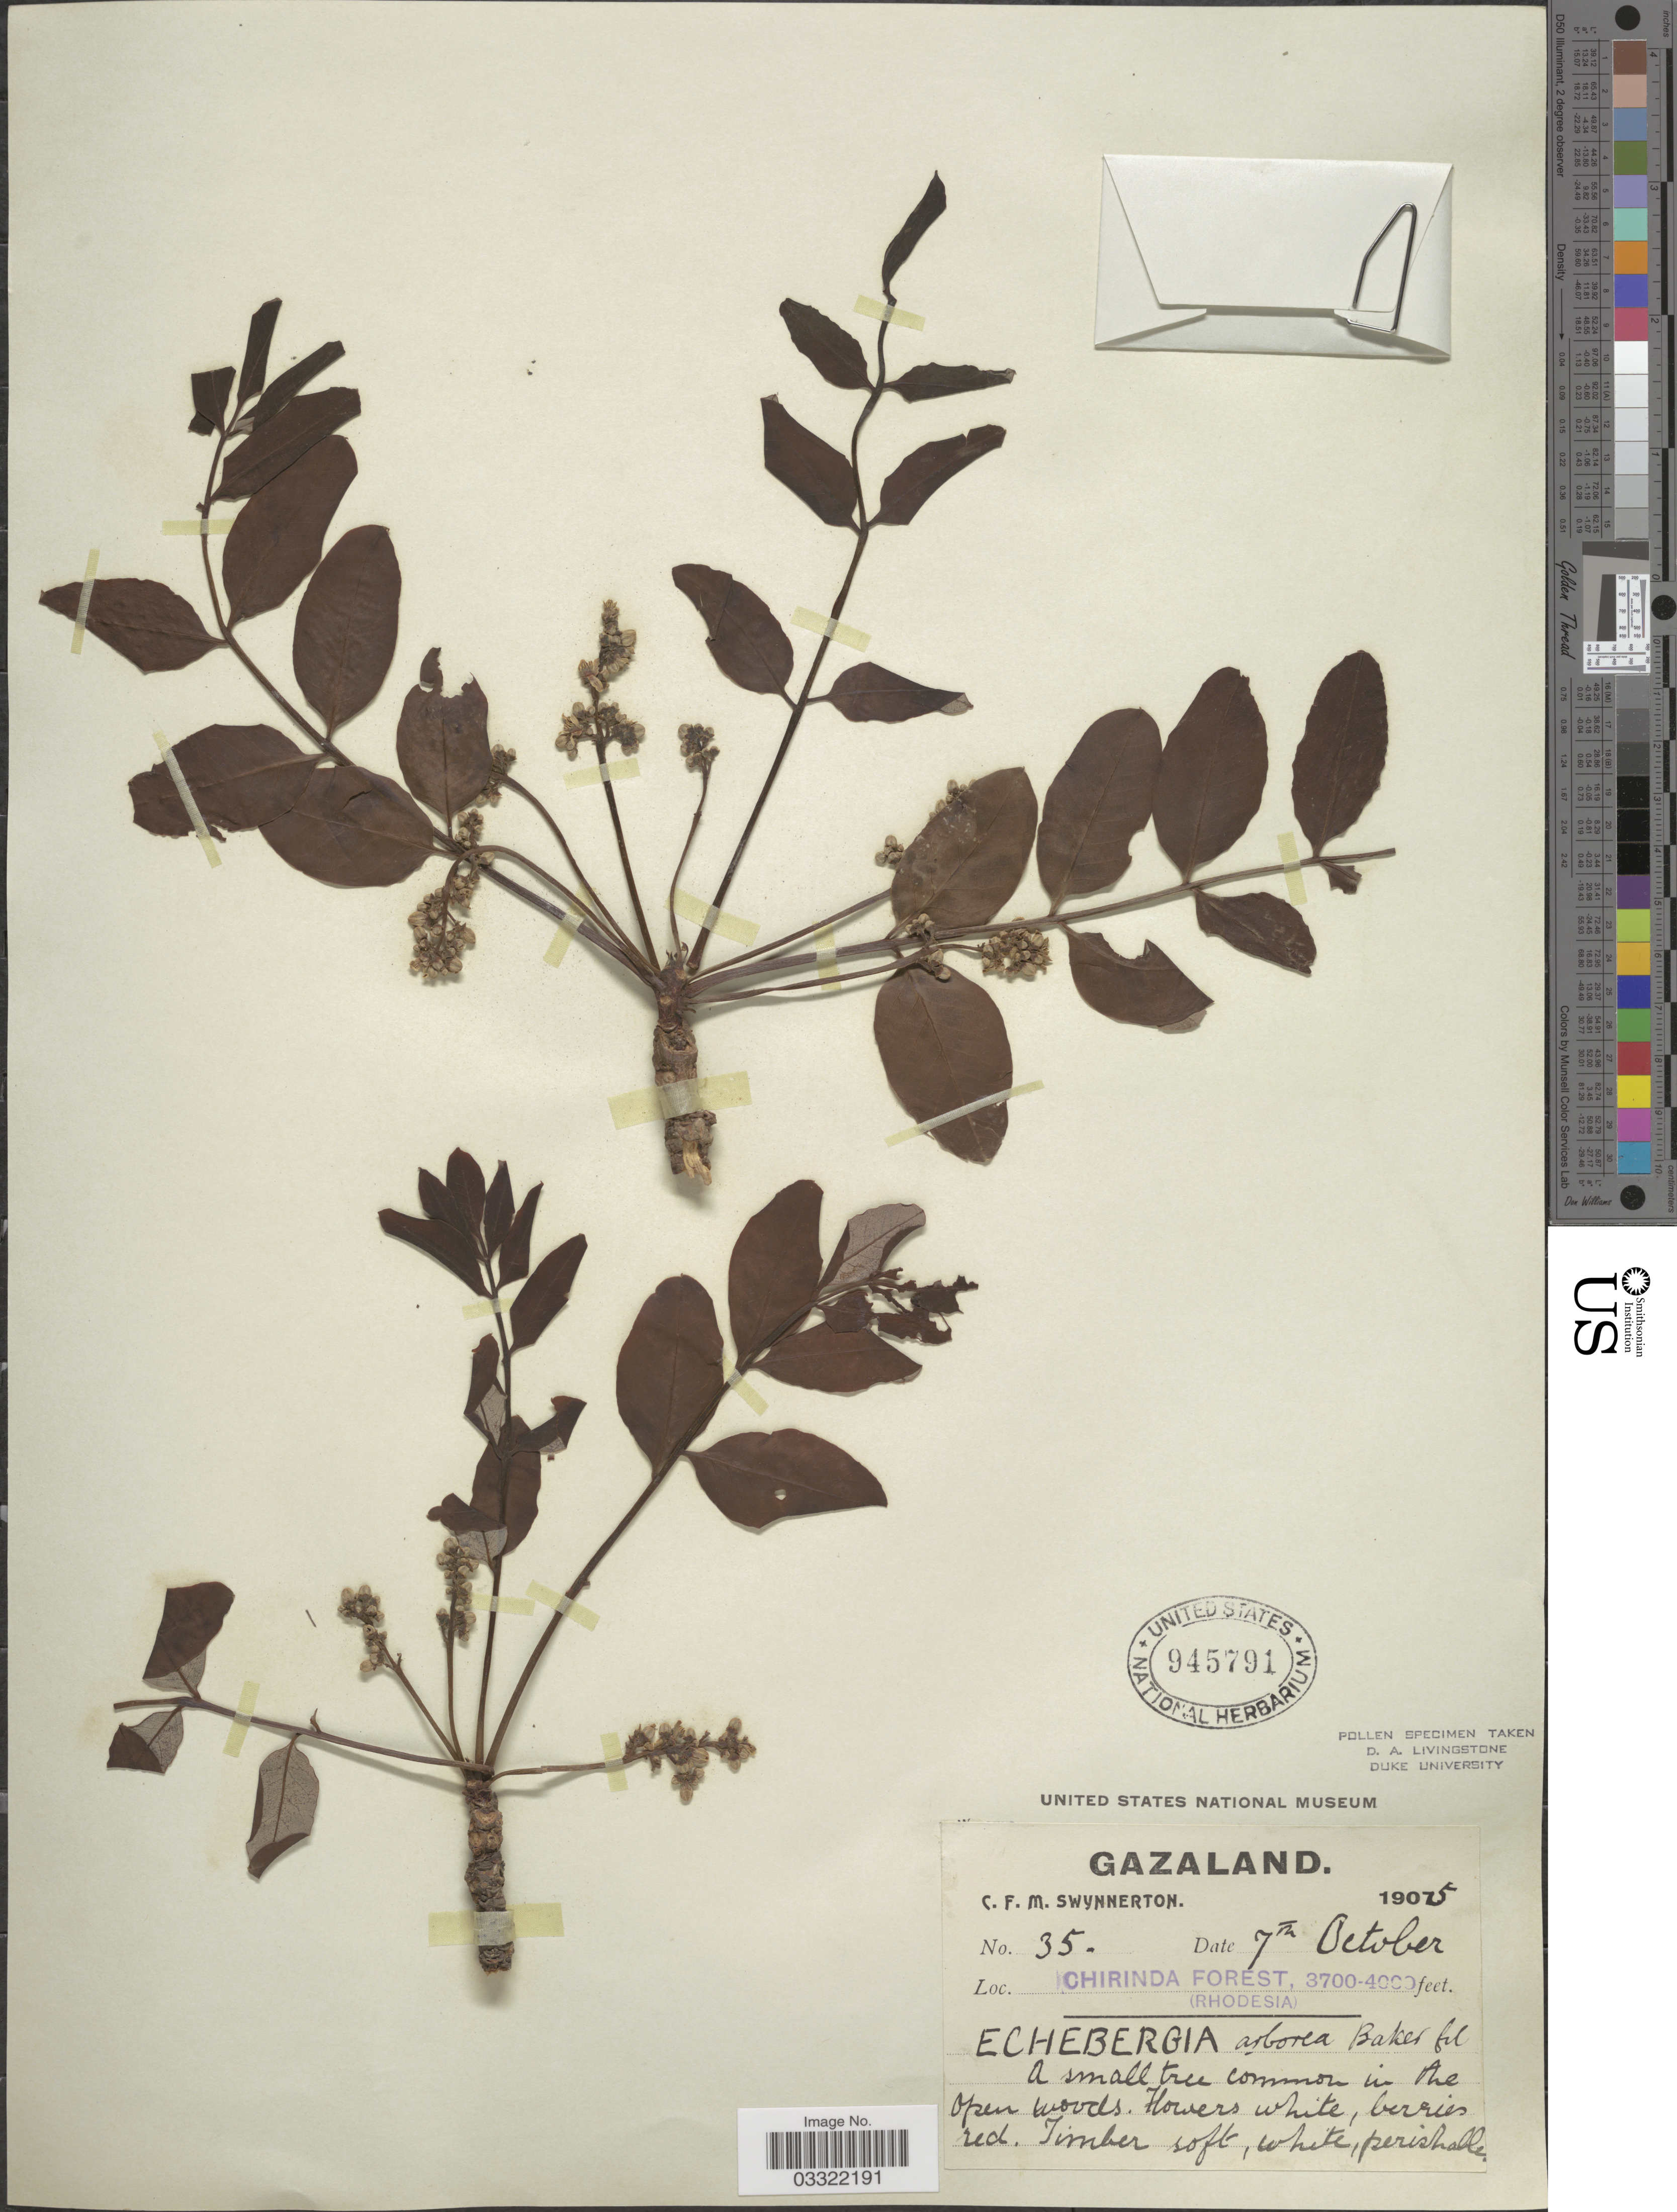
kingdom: Plantae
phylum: Tracheophyta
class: Magnoliopsida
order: Sapindales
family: Meliaceae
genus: Ekebergia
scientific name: Ekebergia arborea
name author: Baker f.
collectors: C. Swynnerton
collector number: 35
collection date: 1905-10-07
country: Zimbabwe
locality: Gazaland. Chirinda Forest (Rhodesia).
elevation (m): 1128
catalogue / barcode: US 945791